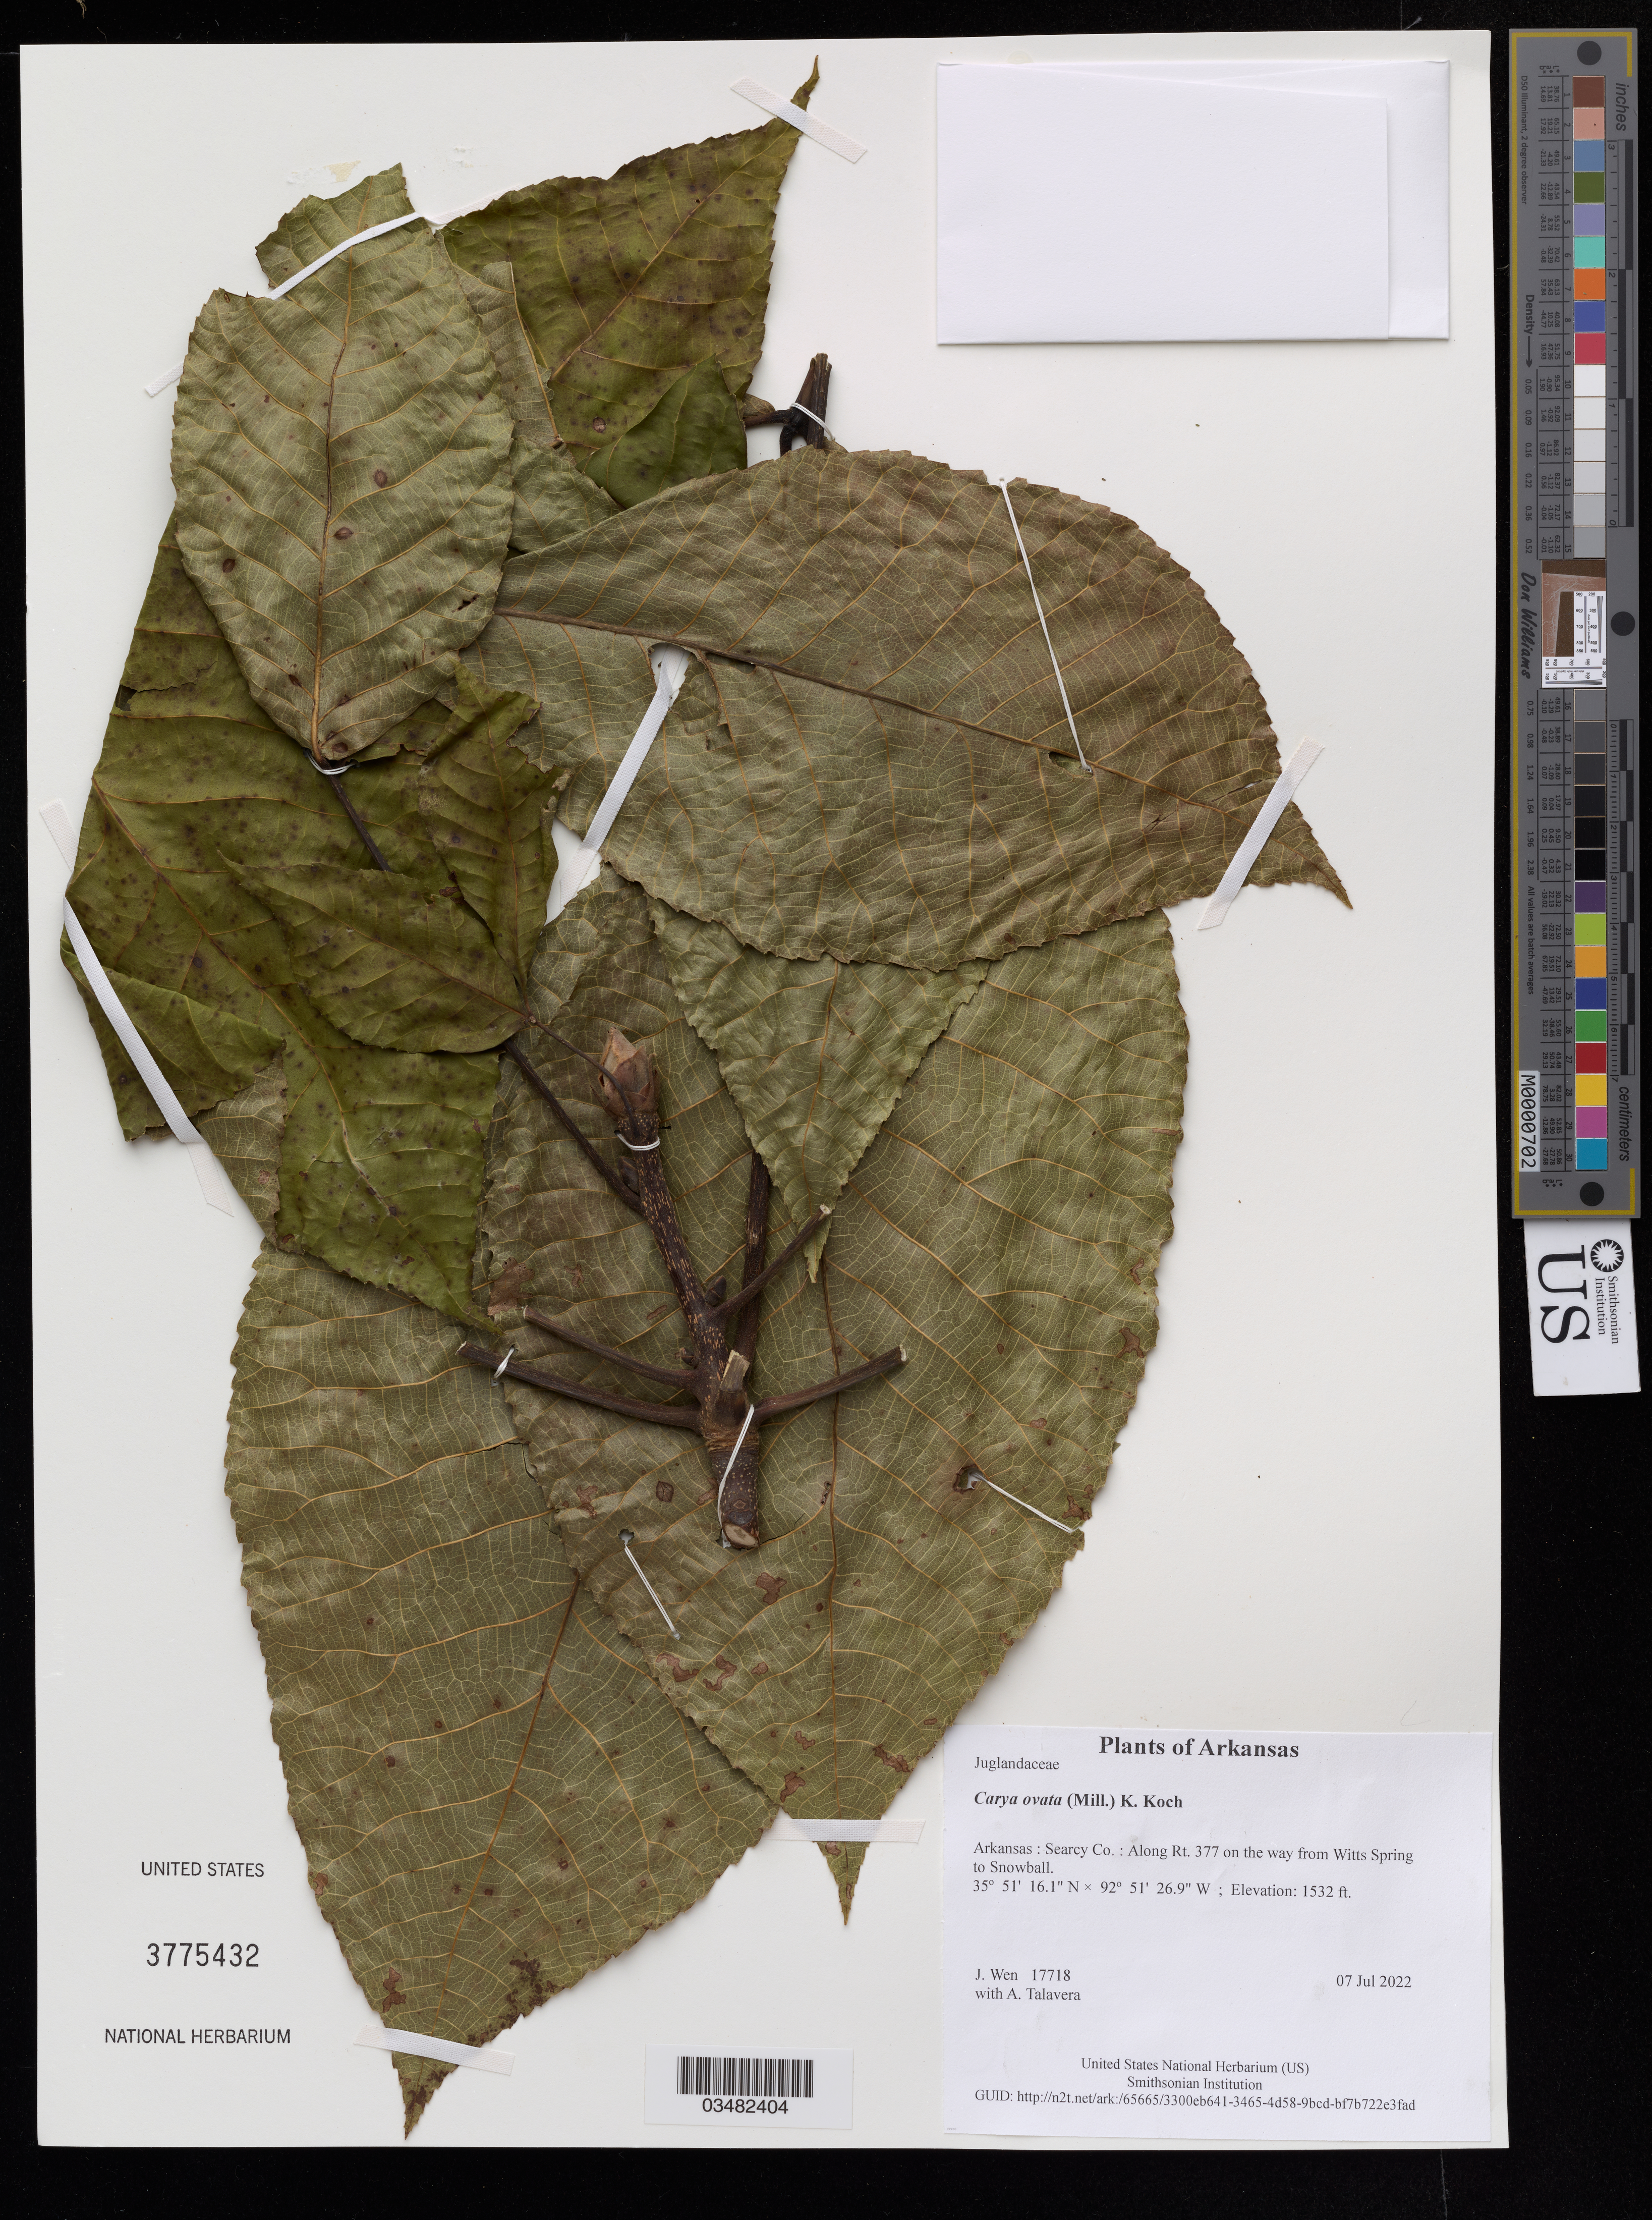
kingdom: Plantae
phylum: Tracheophyta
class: Magnoliopsida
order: Fagales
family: Juglandaceae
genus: Carya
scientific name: Carya ovata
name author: (Mill.) K. Koch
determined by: Wen, Jun, (BOT), Smithsonian Institution - National Museum of Natural History (UNITED STATES)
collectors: J. Wen & A. Talavera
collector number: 17718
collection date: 2022-07-07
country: United States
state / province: Arkansas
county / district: Searcy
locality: Along Rt. 377 on the way from Witts Spring to Snowball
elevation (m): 467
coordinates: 35 51.269 N, 92 51.448 W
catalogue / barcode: US 3775432